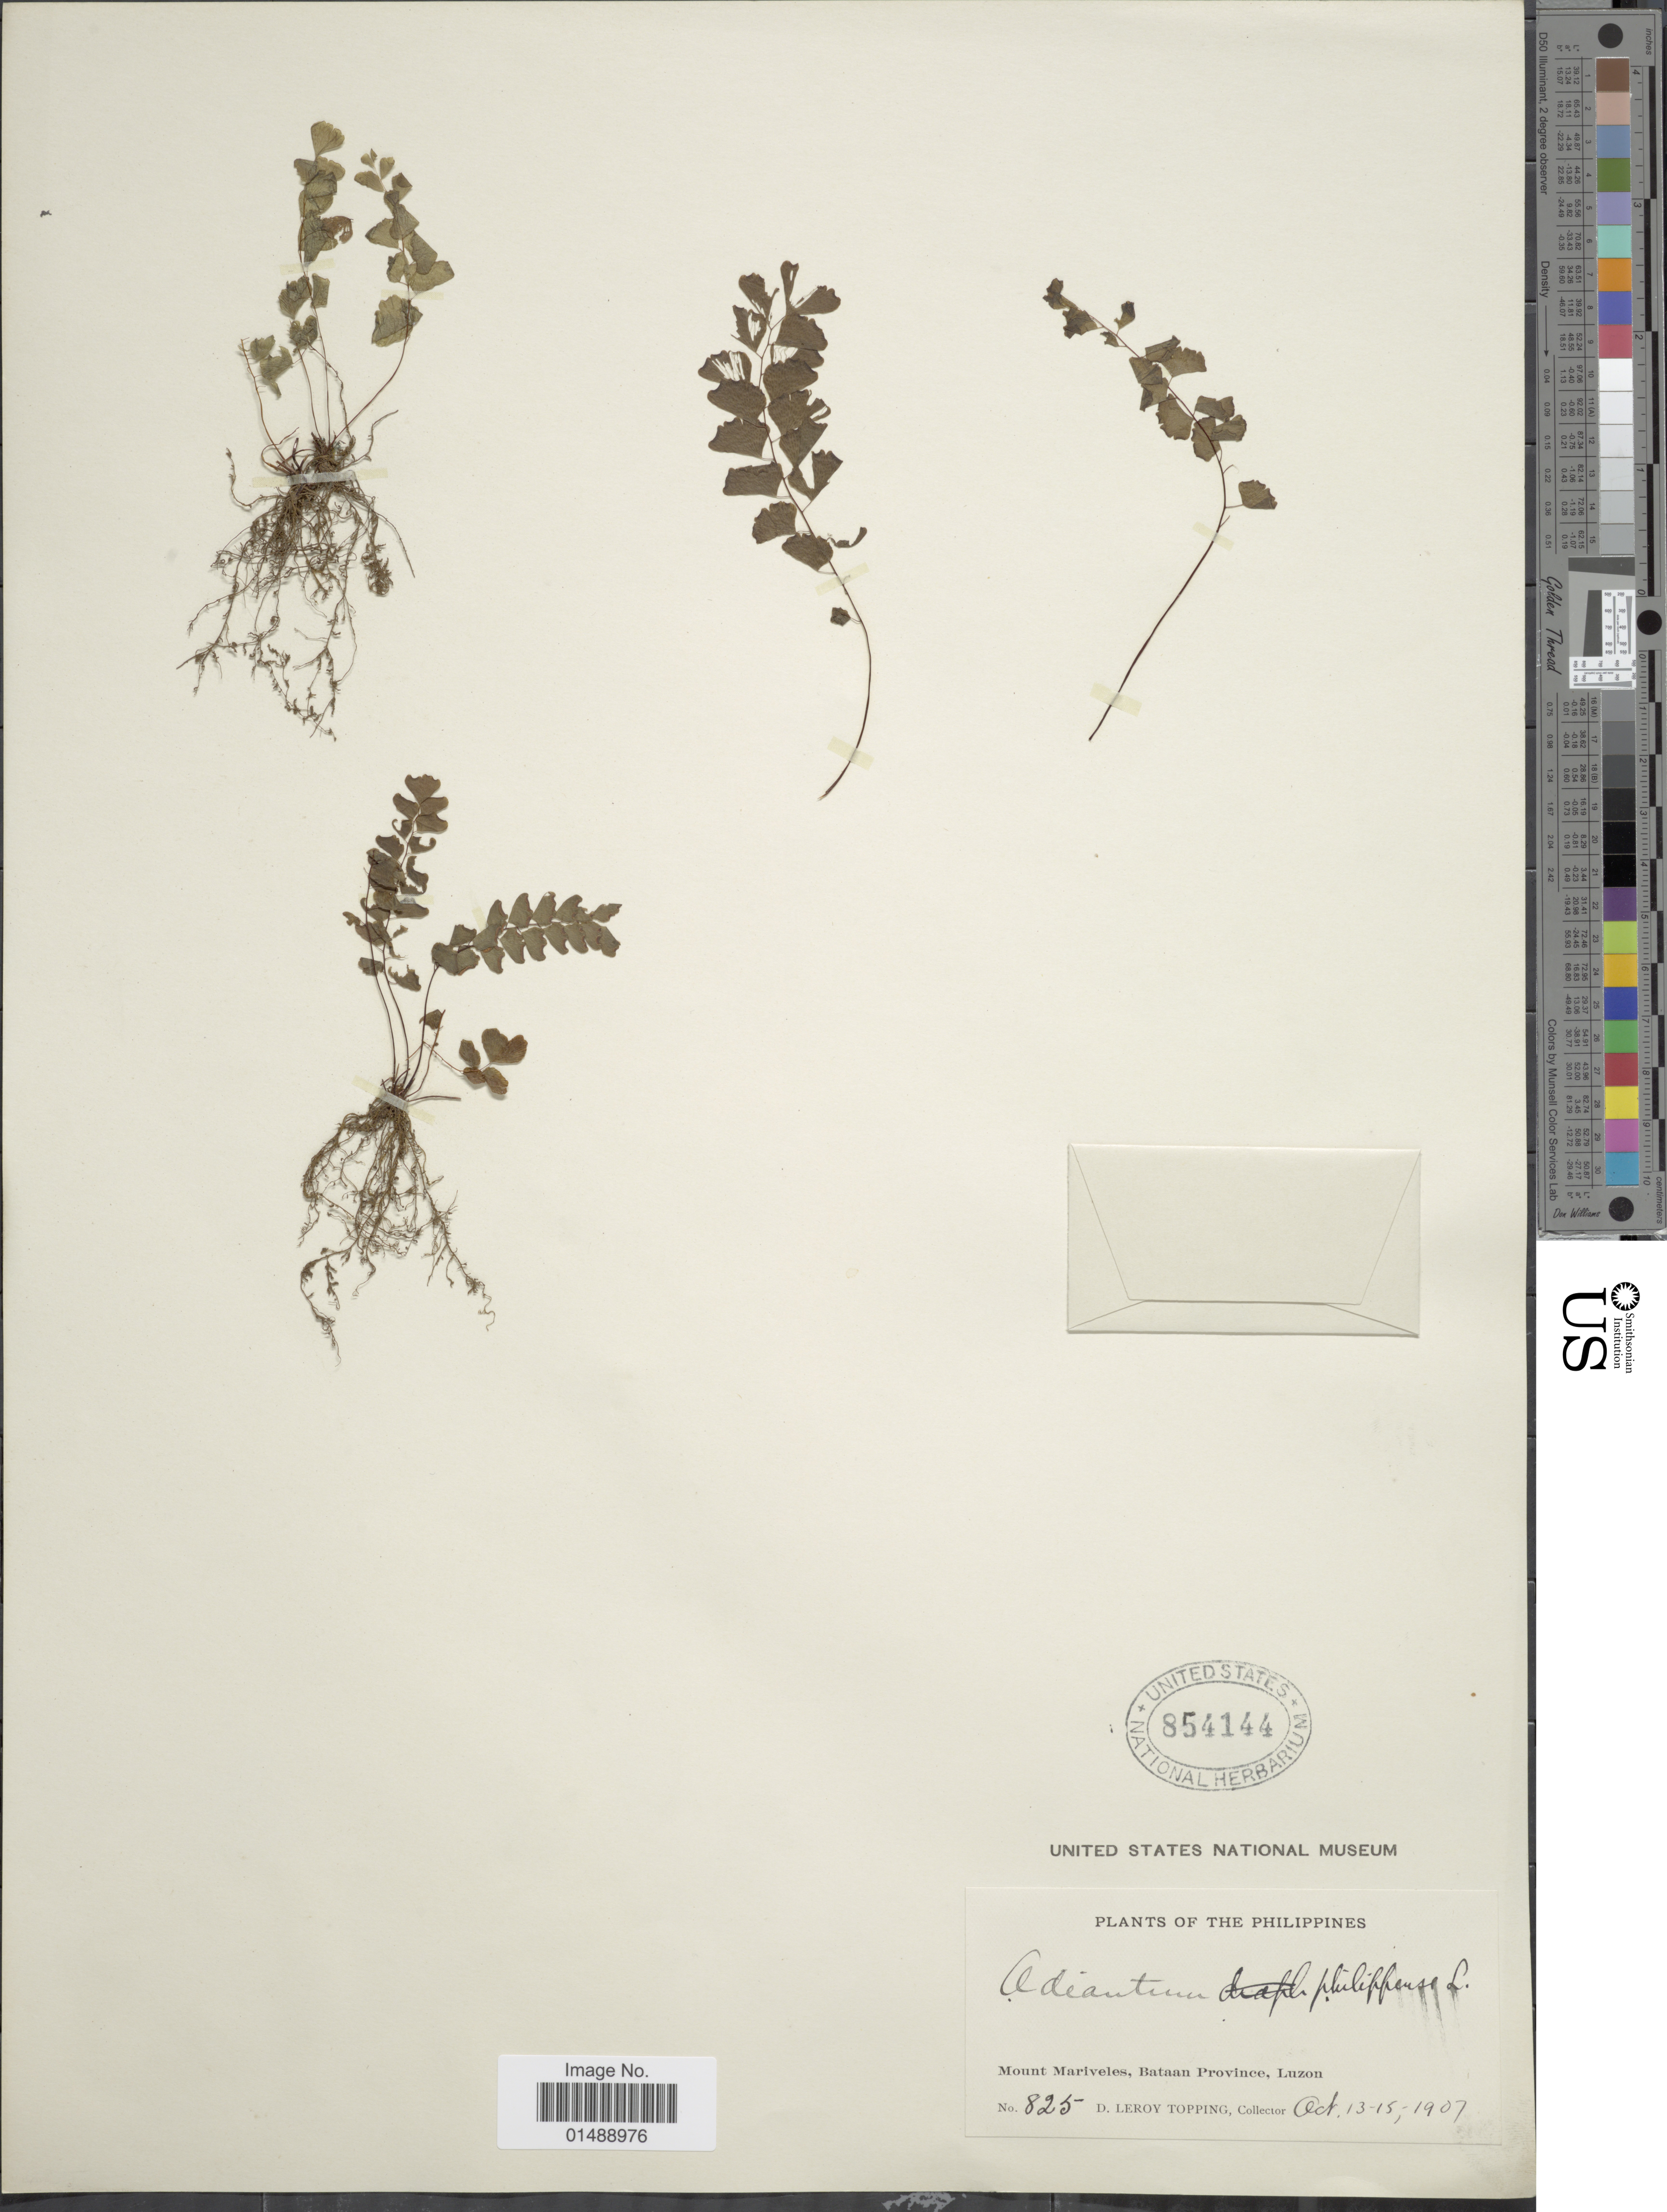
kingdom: Plantae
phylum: Tracheophyta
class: Polypodiopsida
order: Polypodiales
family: Pteridaceae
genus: Adiantum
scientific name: Adiantum philippense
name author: L.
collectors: D. L. Topping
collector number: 825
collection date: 1907-10-13/1907-10-15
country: Philippines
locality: Mount Mariveles, Bataan Province, Luzon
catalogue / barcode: US 854144